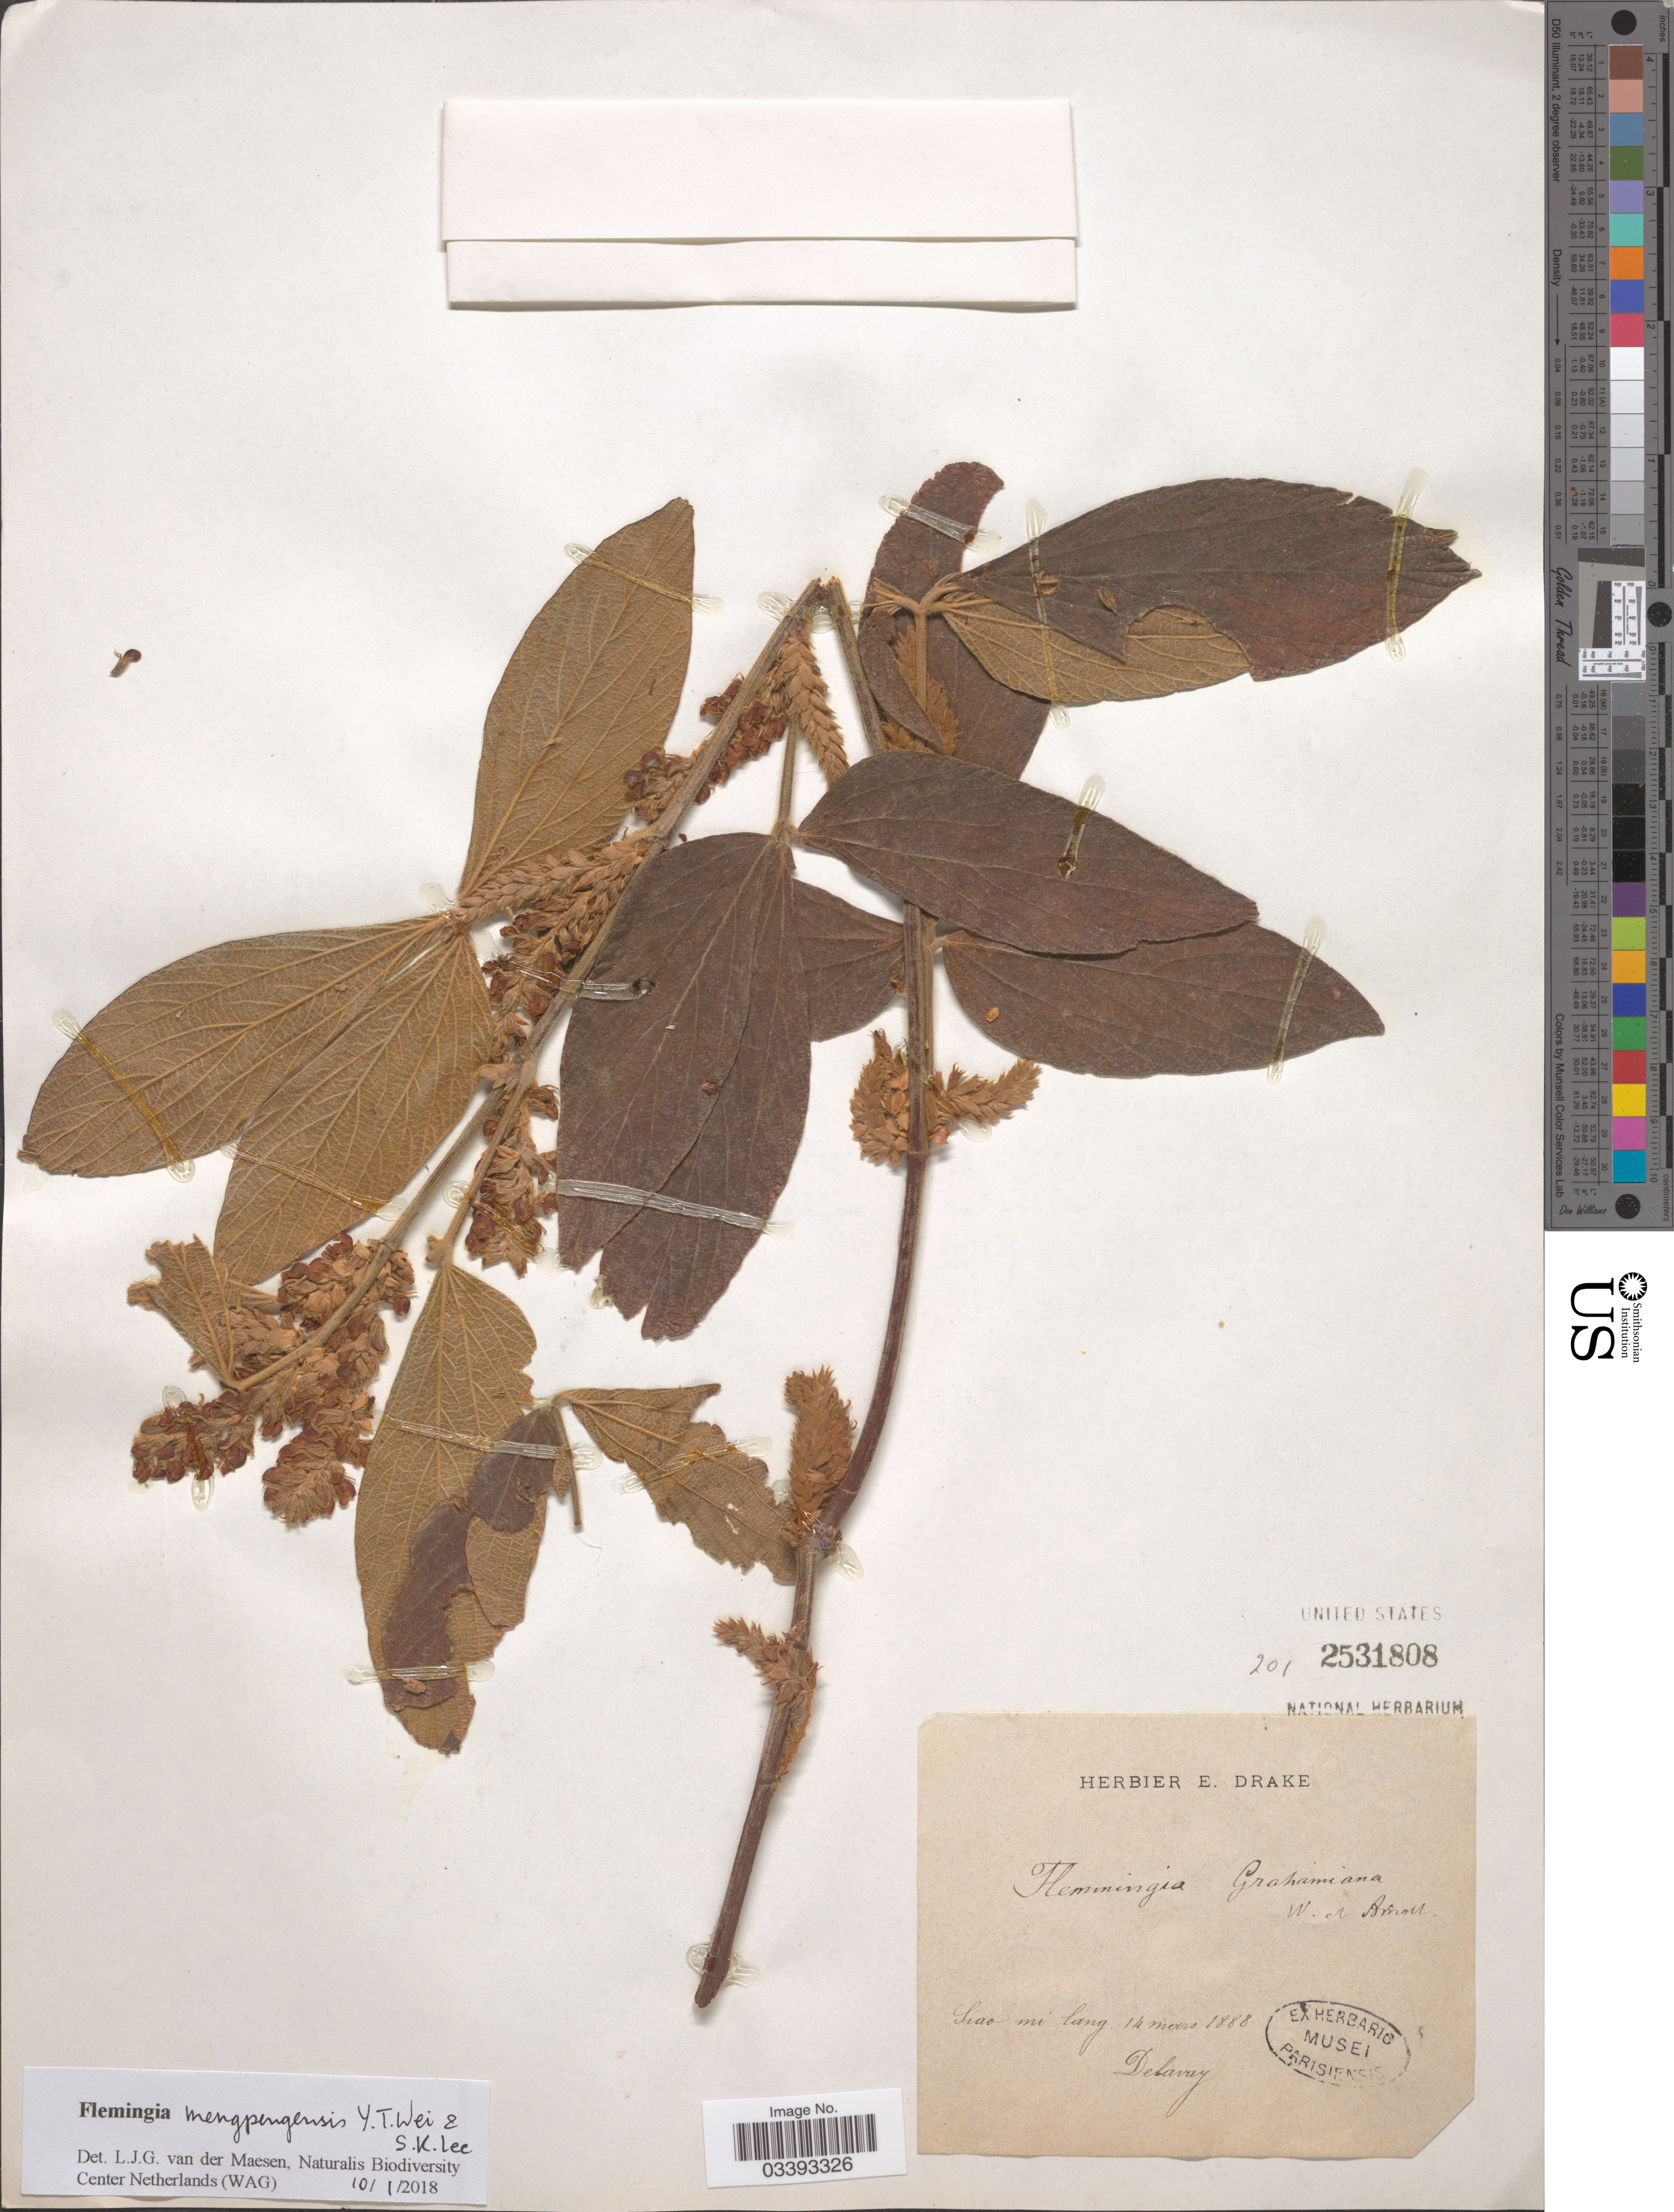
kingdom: Plantae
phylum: Tracheophyta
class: Magnoliopsida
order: Fabales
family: Fabaceae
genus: Flemingia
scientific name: Flemingia mengpengensis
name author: Y.T. Wei & S.K. Lee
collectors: Delavay, --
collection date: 1888-03-14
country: China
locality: Siao mi lang.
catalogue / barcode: US 2531808